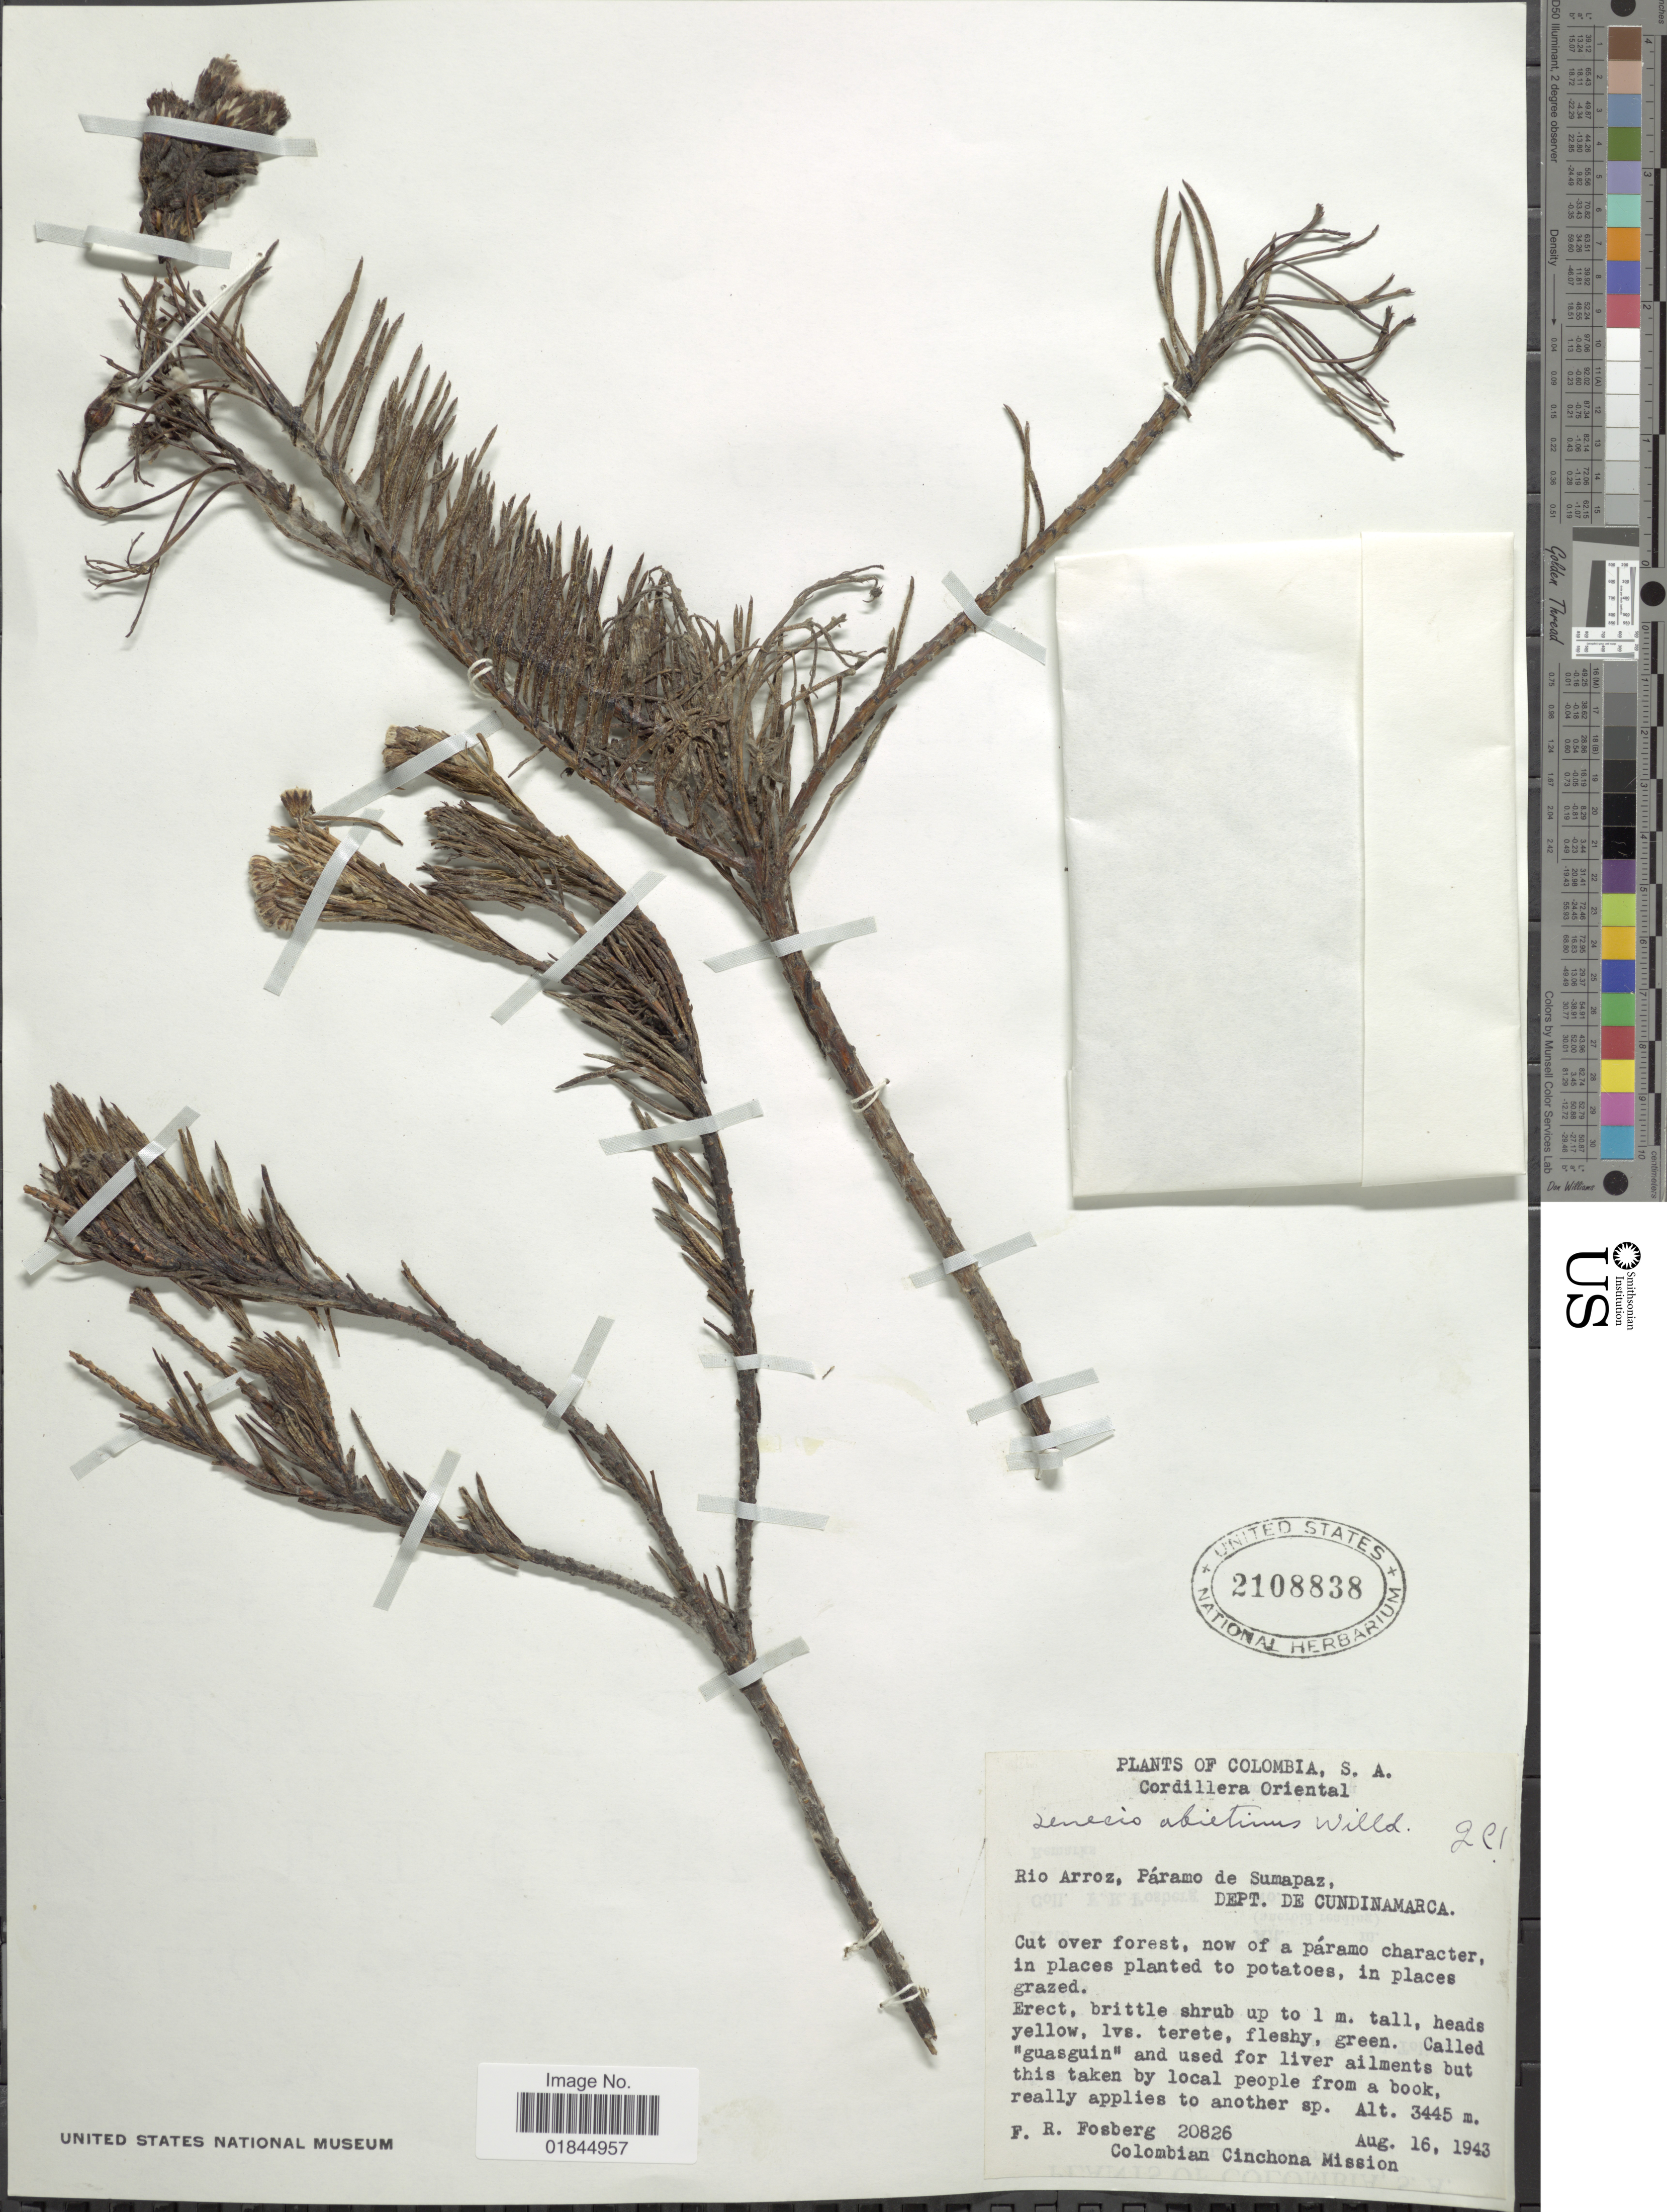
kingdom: Plantae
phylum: Tracheophyta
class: Magnoliopsida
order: Asterales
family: Asteraceae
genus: Pentacalia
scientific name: Pentacalia abietina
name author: (Willd. ex Wedd.) Cuatrec.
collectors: F. R. Fosberg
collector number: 20826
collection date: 1943-08-16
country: Colombia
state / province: Cundinamarca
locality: Cordillera Oriental. Rio Arroz, paramo de Sumapaz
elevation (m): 3445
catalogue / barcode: US 2108838